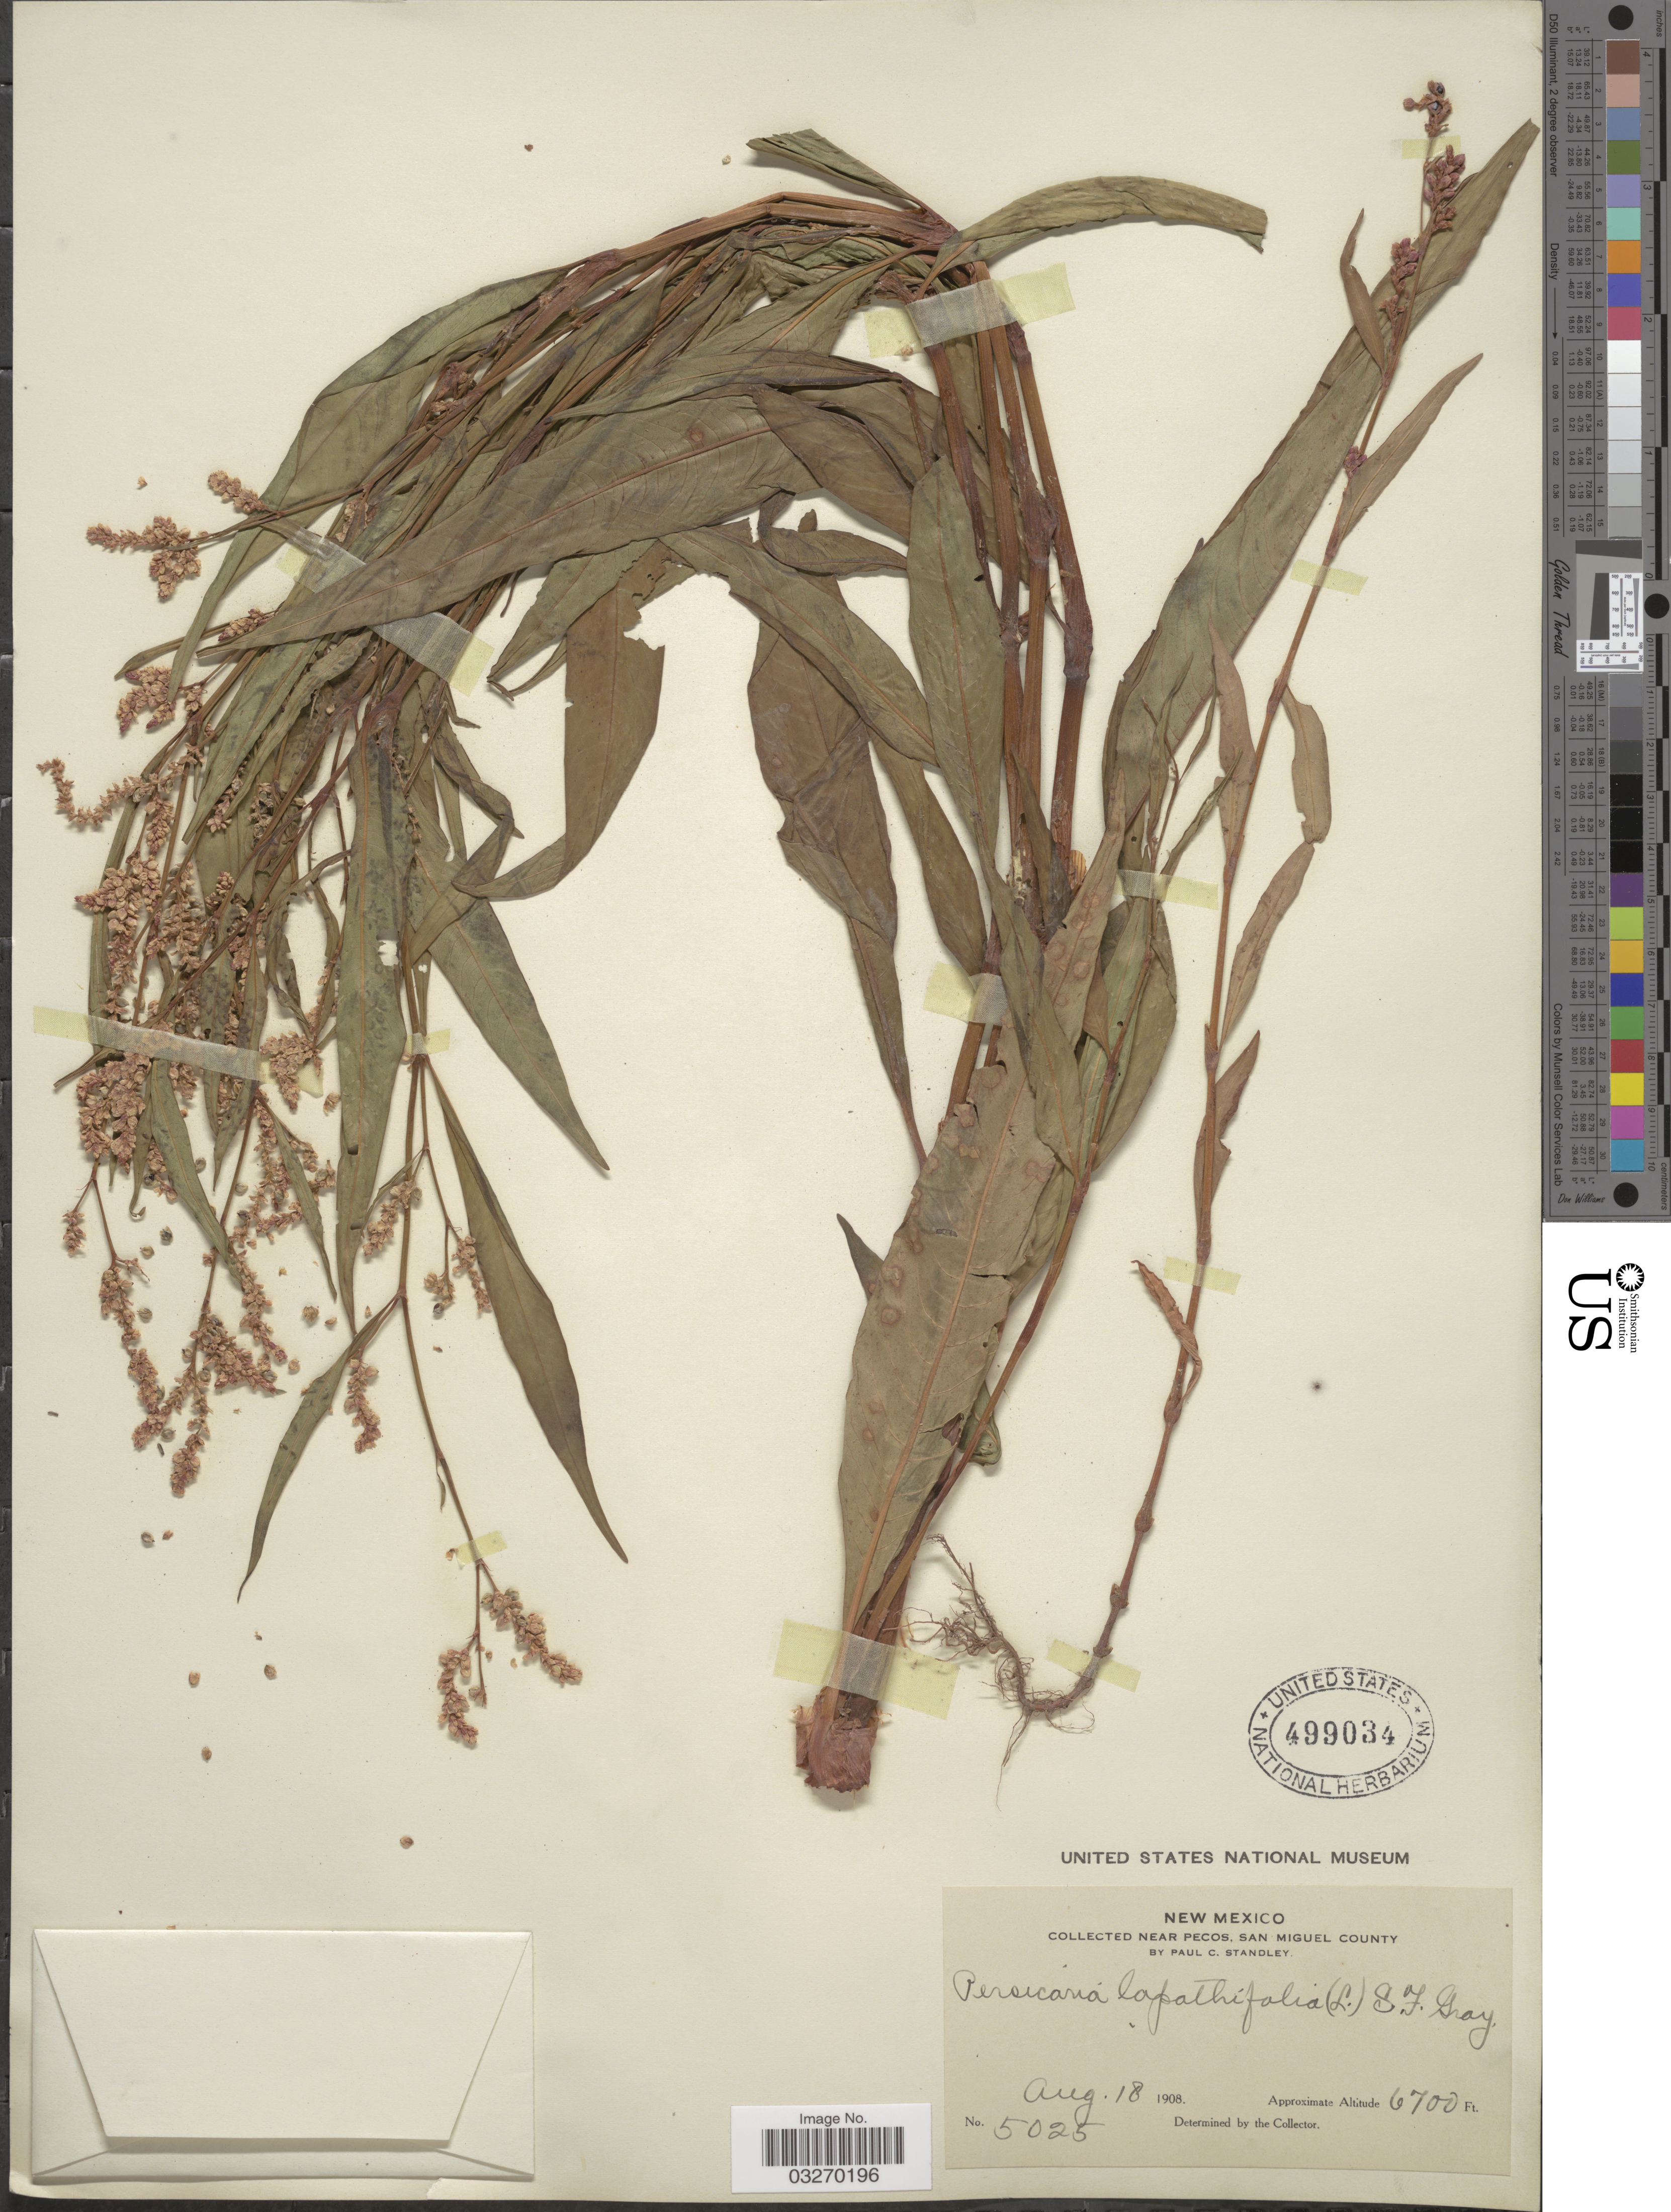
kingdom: Plantae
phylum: Tracheophyta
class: Magnoliopsida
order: Caryophyllales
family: Polygonaceae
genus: Persicaria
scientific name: Persicaria lapathifolia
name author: (L.) Delarbre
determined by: Atha, D. E.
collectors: P. C. Standley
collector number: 5025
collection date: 1908-08-18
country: United States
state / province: New Mexico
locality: Near Pecos, San Miguel County.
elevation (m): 2042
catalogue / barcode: US 499034